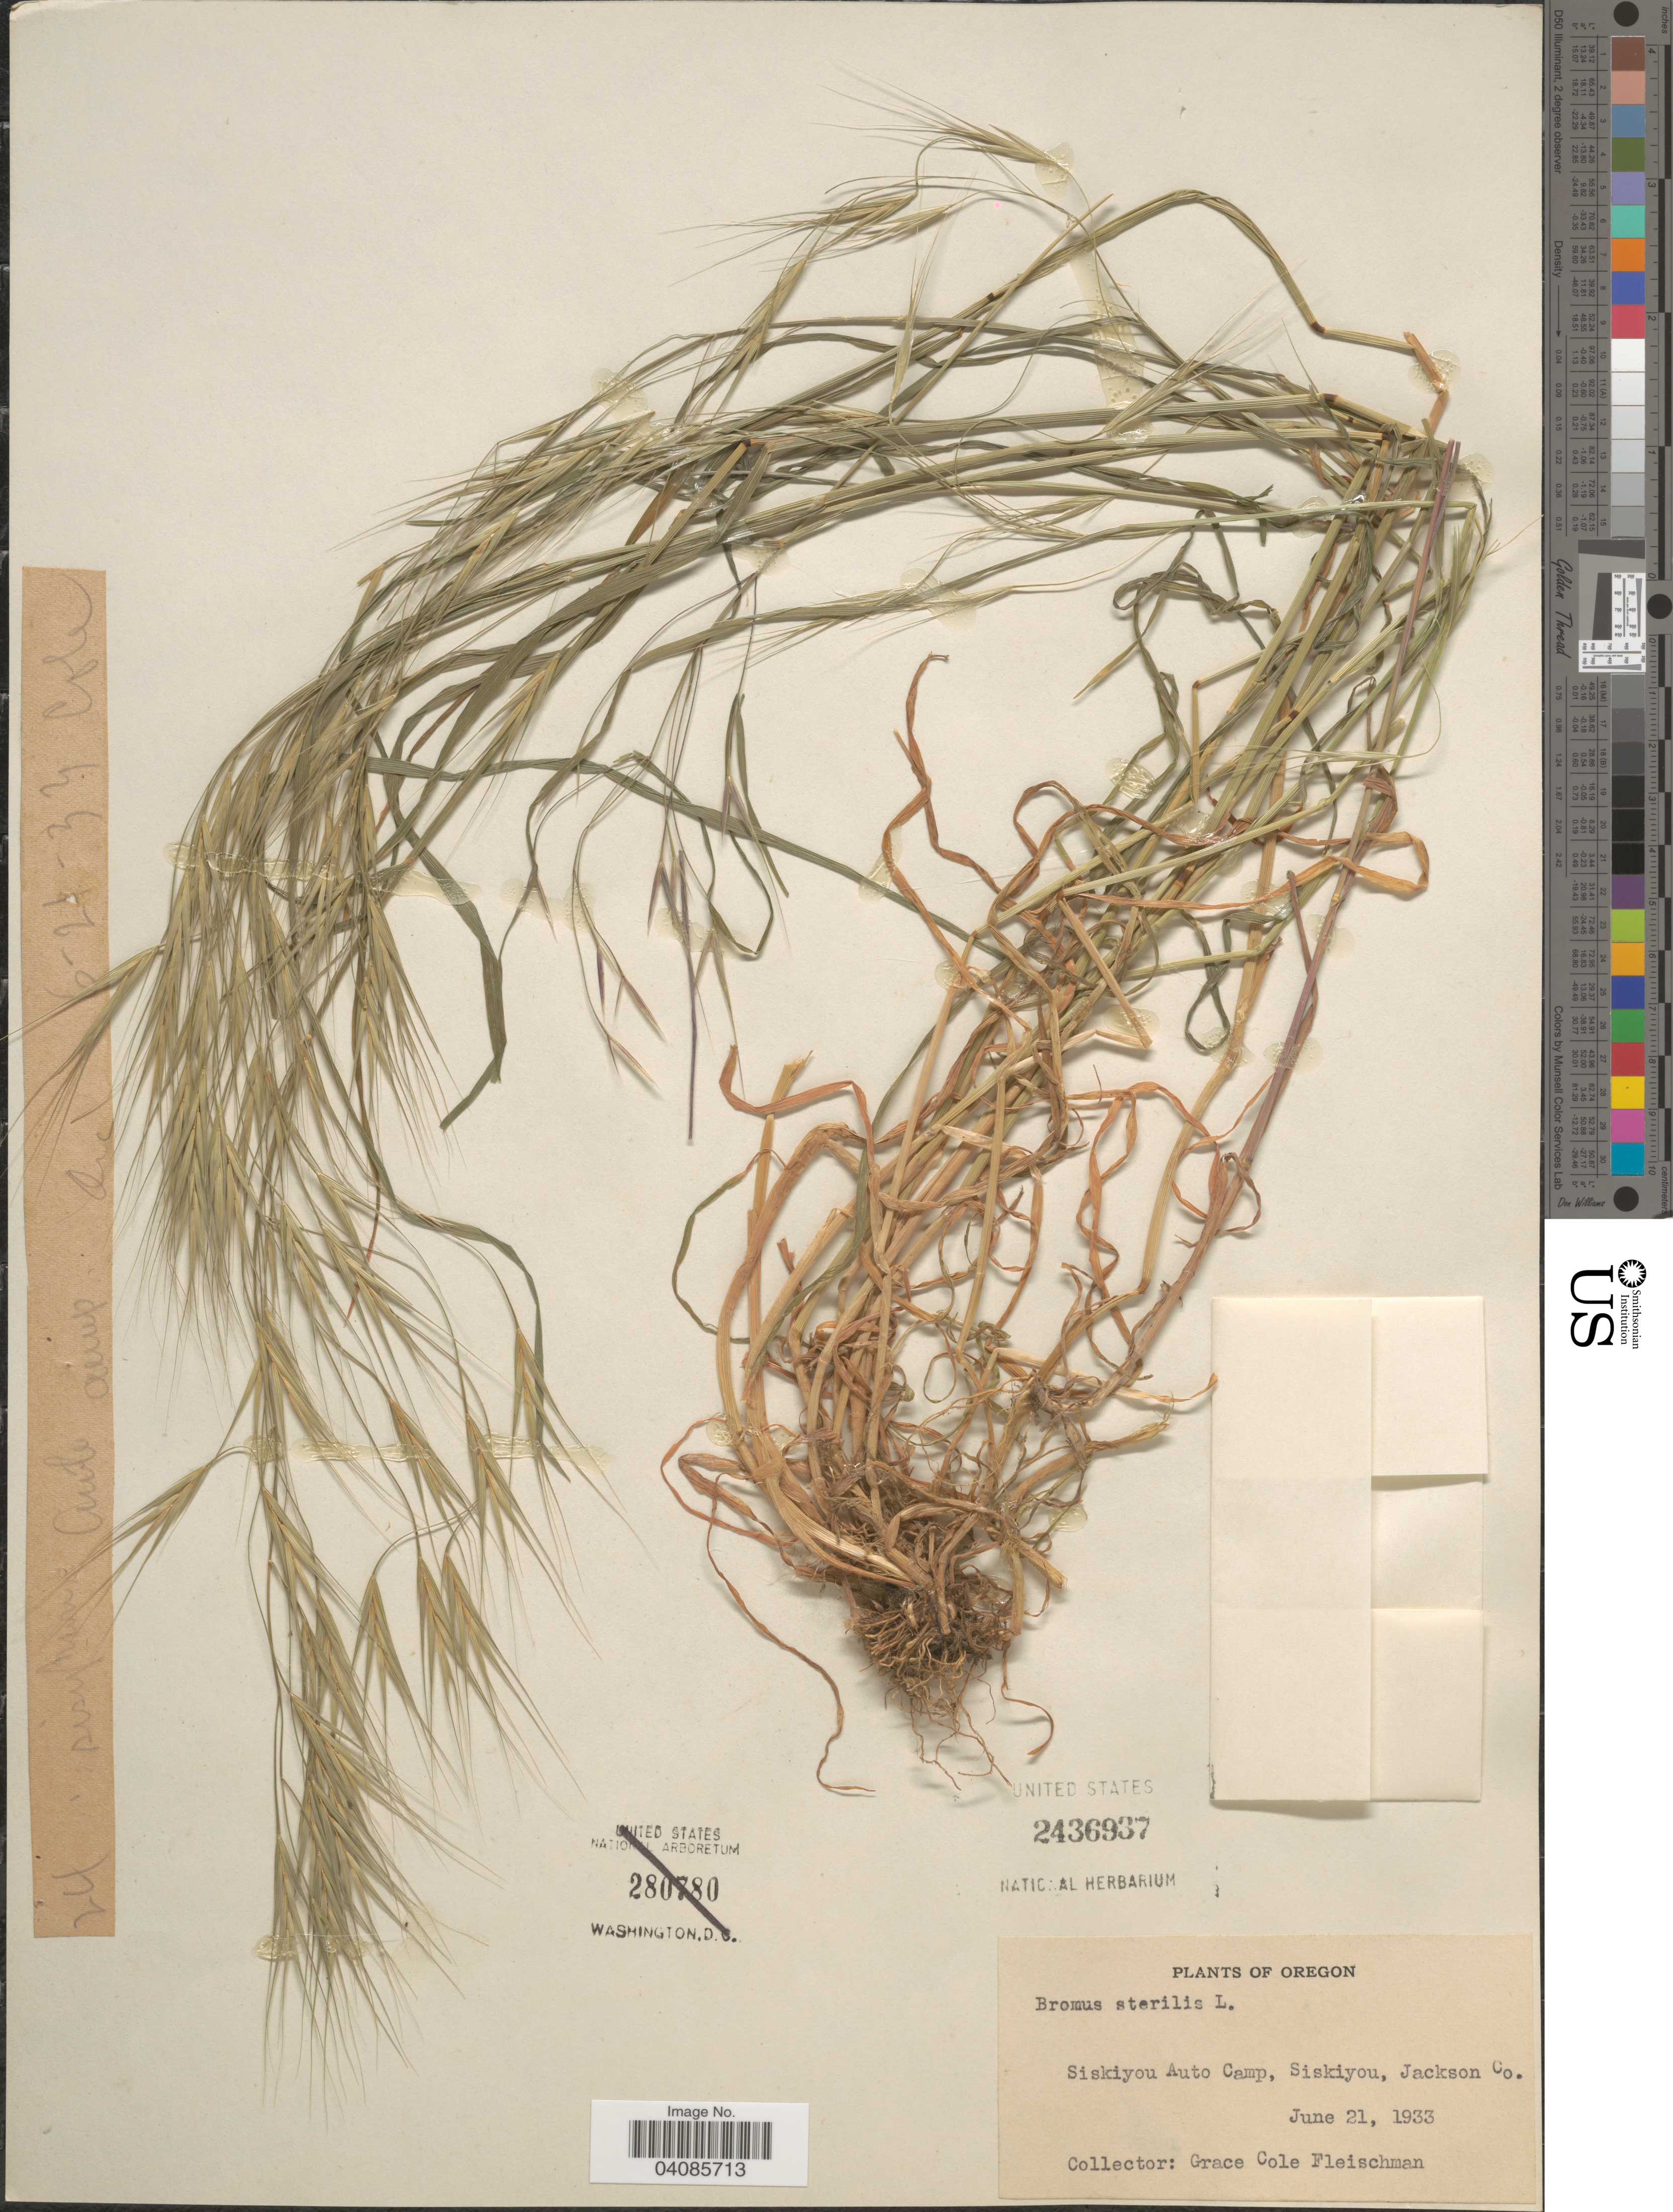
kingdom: Plantae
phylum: Tracheophyta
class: Liliopsida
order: Poales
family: Poaceae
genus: Bromus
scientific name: Bromus sterilis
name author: L.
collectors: G. Fleischman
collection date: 1933-06-21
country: United States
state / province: Oregon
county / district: Jackson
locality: Siskiyou Auto Camp, Siskiyou, Jackson Co.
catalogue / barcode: US 2436937